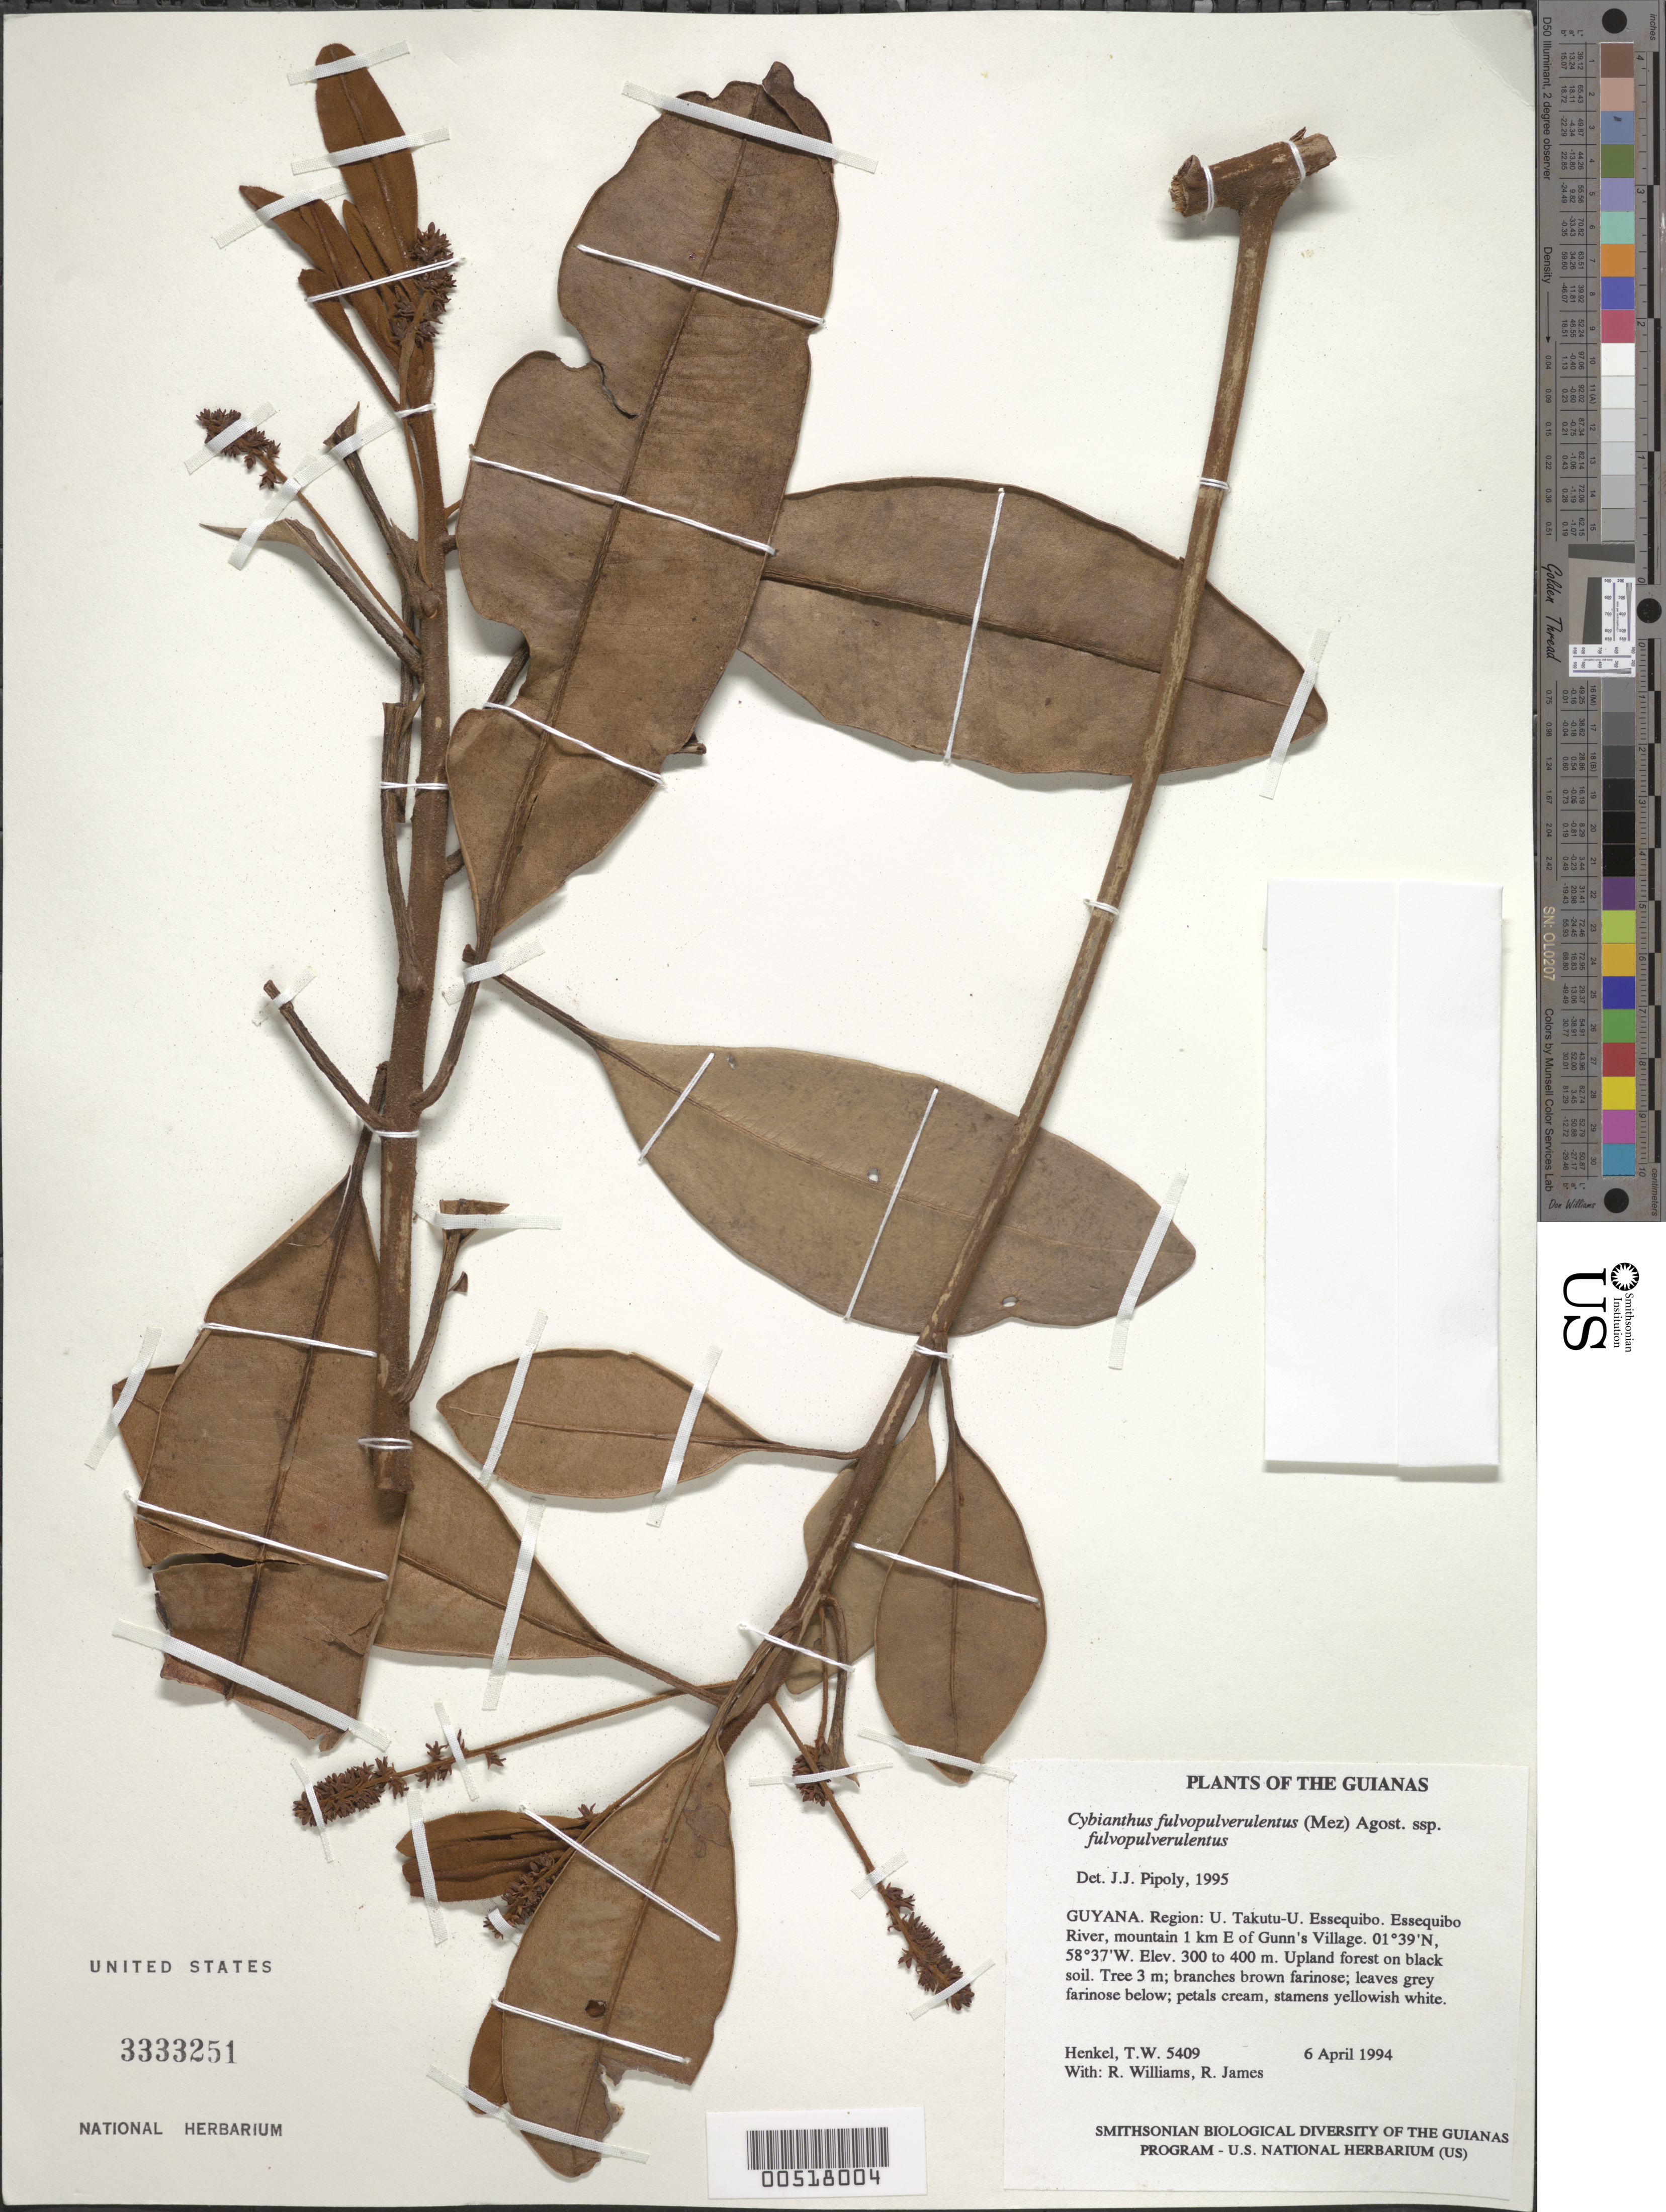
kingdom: Plantae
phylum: Tracheophyta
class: Magnoliopsida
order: Ericales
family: Primulaceae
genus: Cybianthus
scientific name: Cybianthus fulvopulverulentus subsp. fulvopulverulentus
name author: (Mez) G. Agostini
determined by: Pipoly, J. J., III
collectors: T. Henkel, R. Williams & R. James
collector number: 5409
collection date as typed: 6 April 1994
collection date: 1994-04-06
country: Guyana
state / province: U. Takutu-U. Essequibo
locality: Essequibo River, mountain 1 km E of Gunn's Village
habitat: Upland forest on black soil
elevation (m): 300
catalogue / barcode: US 3333251